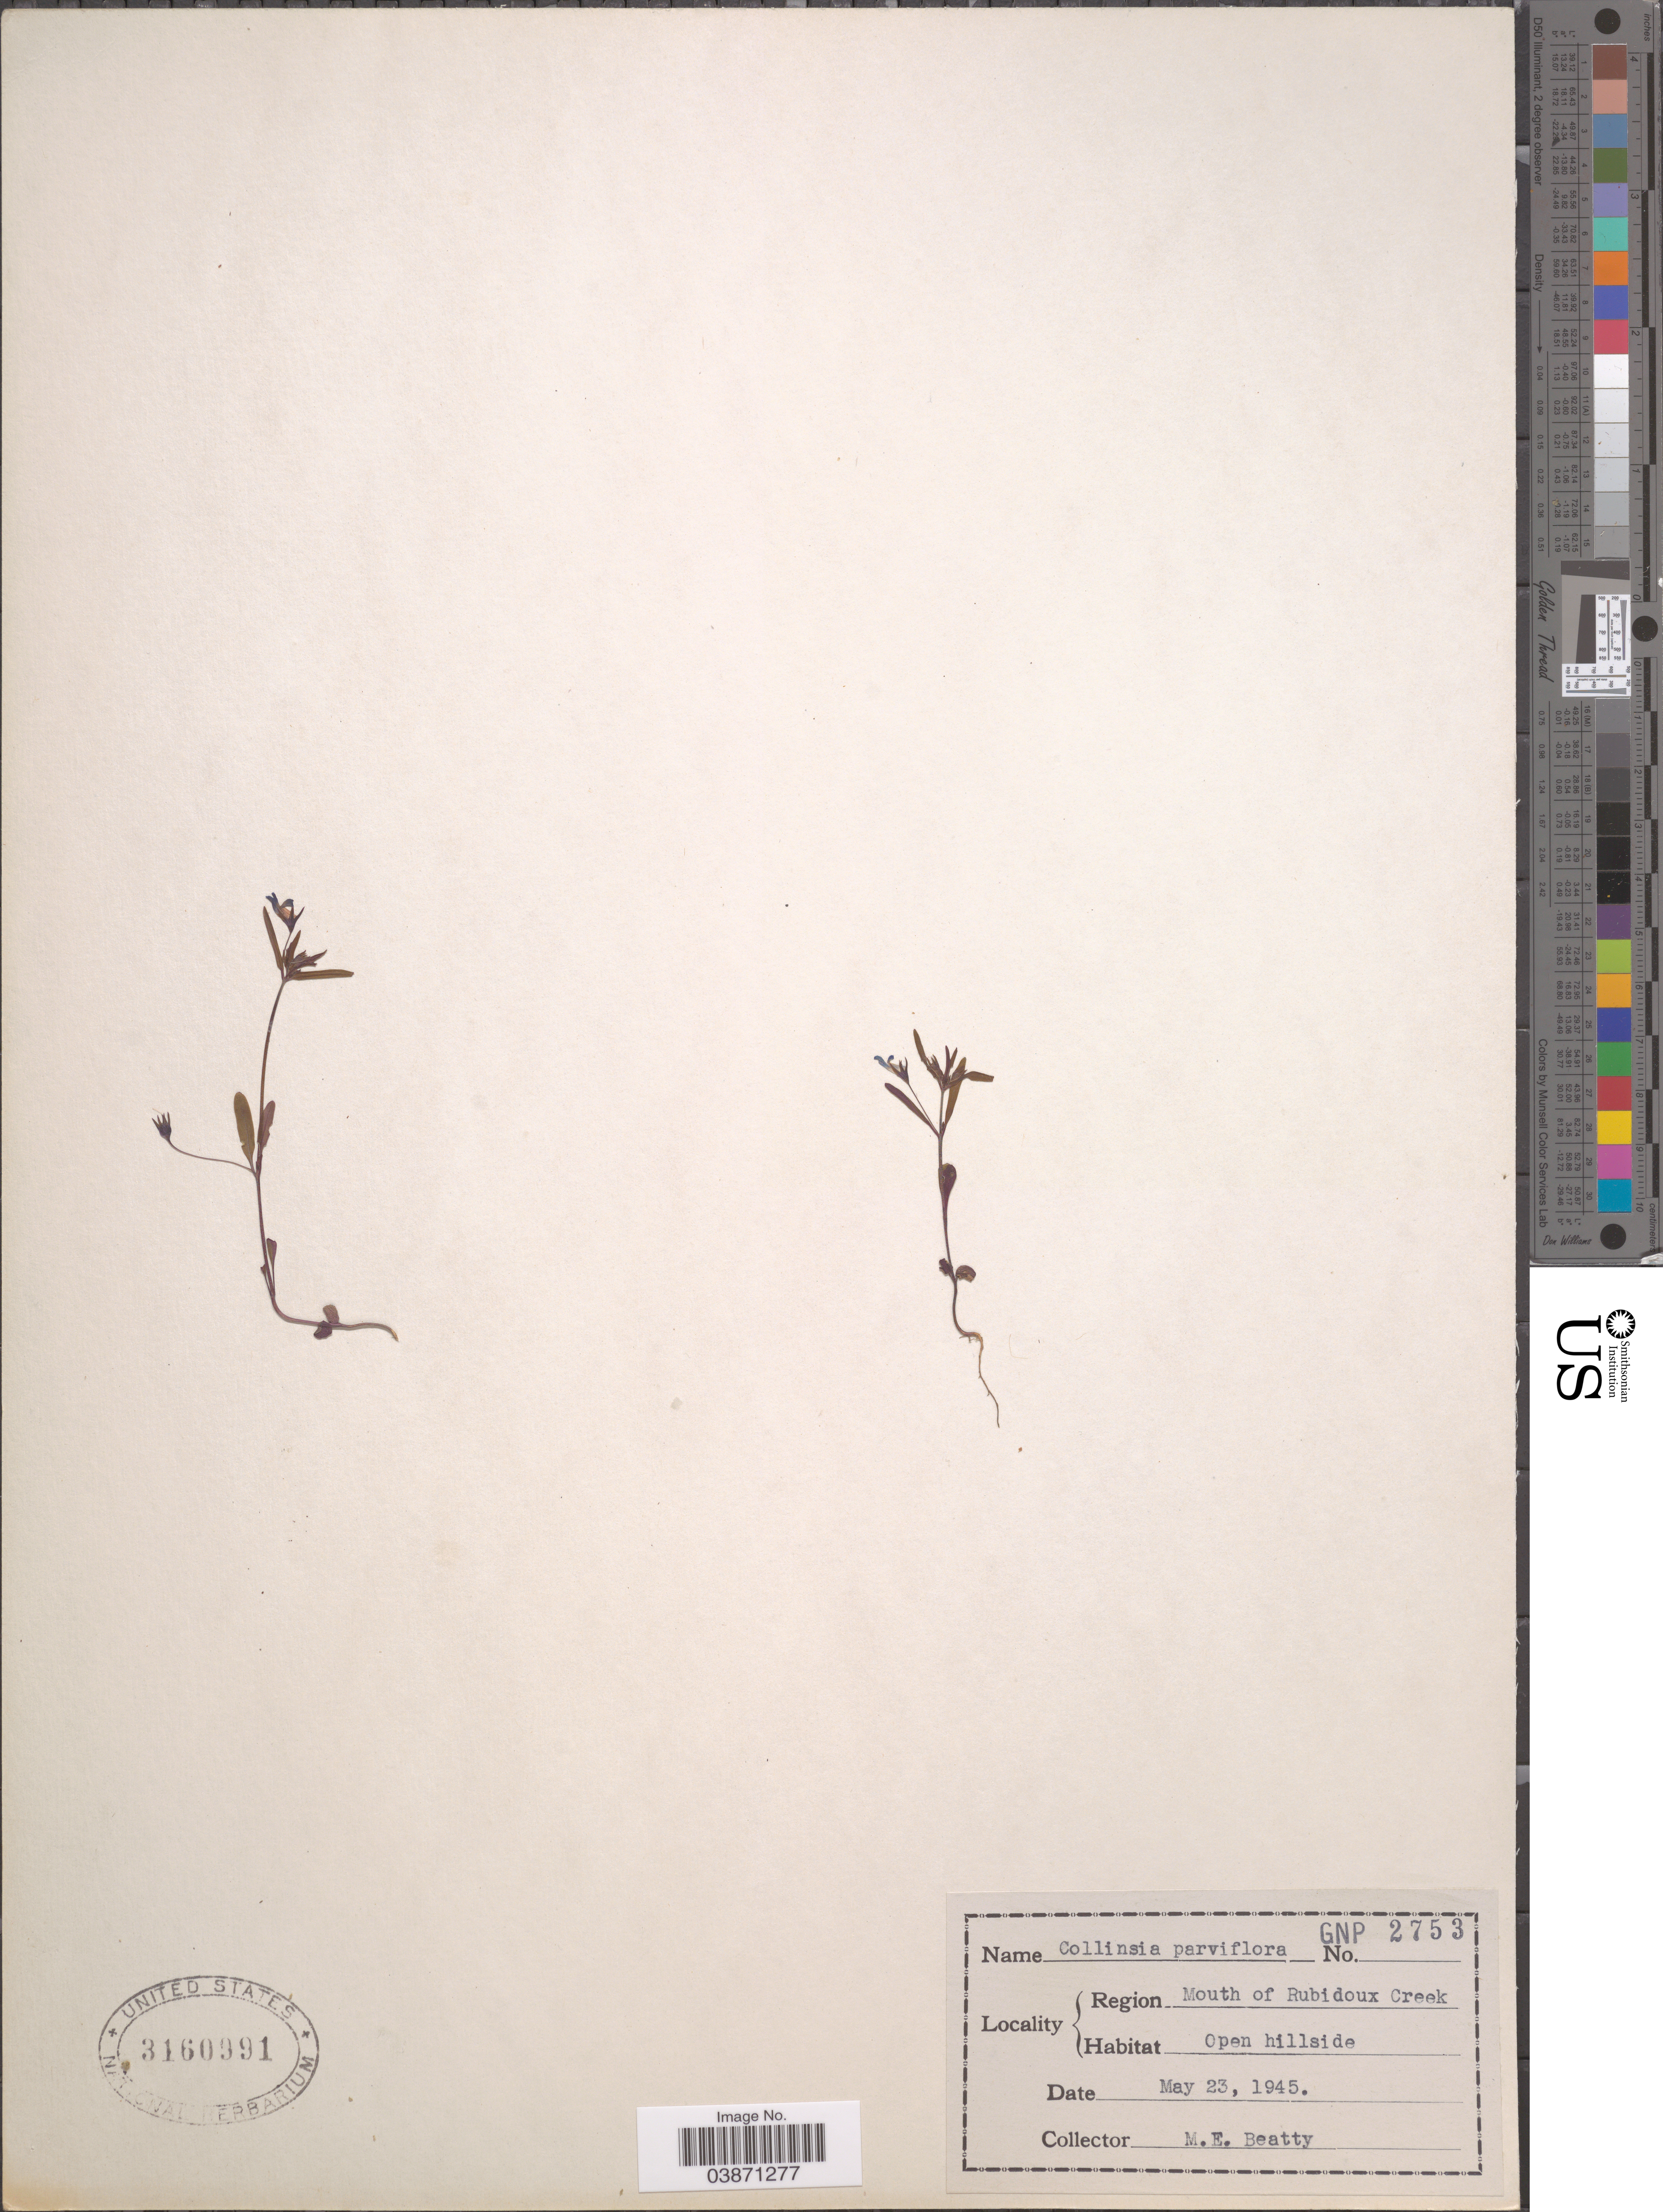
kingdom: Plantae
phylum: Tracheophyta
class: Magnoliopsida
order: Lamiales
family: Plantaginaceae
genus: Collinsia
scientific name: Collinsia parviflora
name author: Douglas ex Lindl.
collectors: M. Beatty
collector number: GNP2753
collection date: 1945-05-23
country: United States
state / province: Missouri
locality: Region. Mouth of Rubidoux Creek. Open hillside.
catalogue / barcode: US 3160991